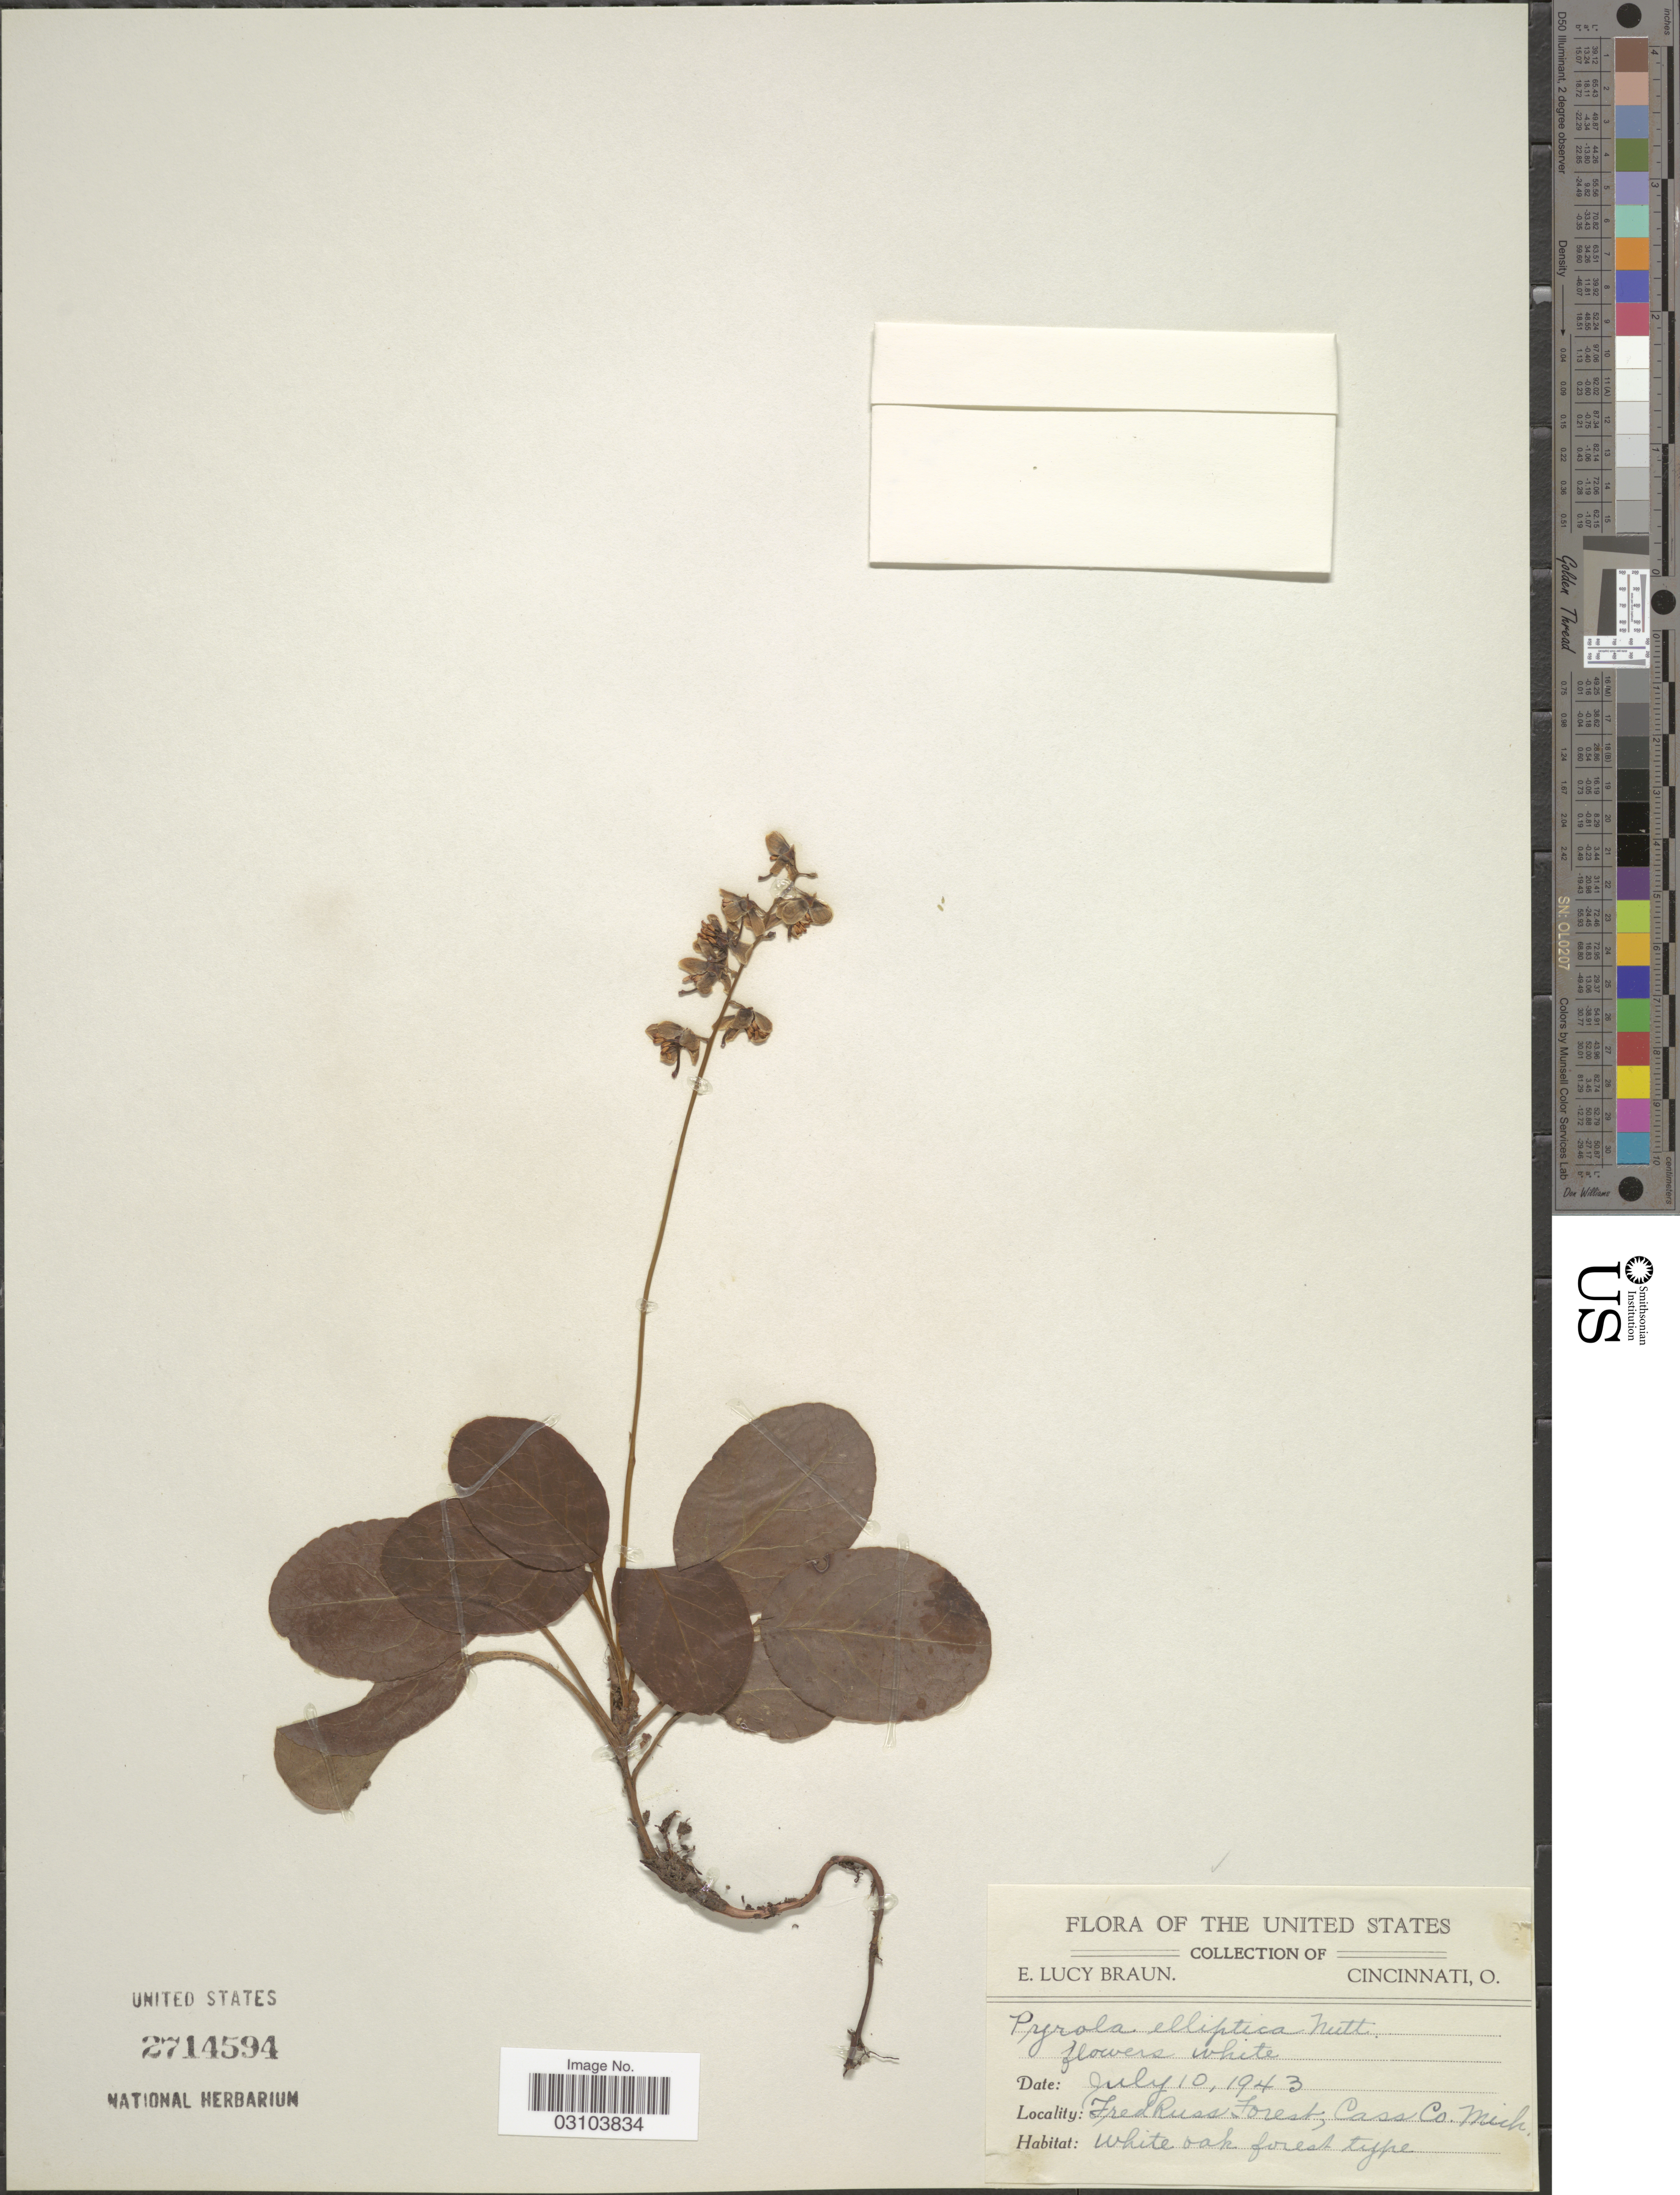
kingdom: Plantae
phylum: Tracheophyta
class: Magnoliopsida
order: Ericales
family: Ericaceae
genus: Pyrola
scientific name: Pyrola elliptica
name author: Nutt.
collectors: E. L. Braun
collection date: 1943-07-10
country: United States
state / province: Michigan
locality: The United States. Fred Russ Forest, Cass Co, Mich.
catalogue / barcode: US 2714594